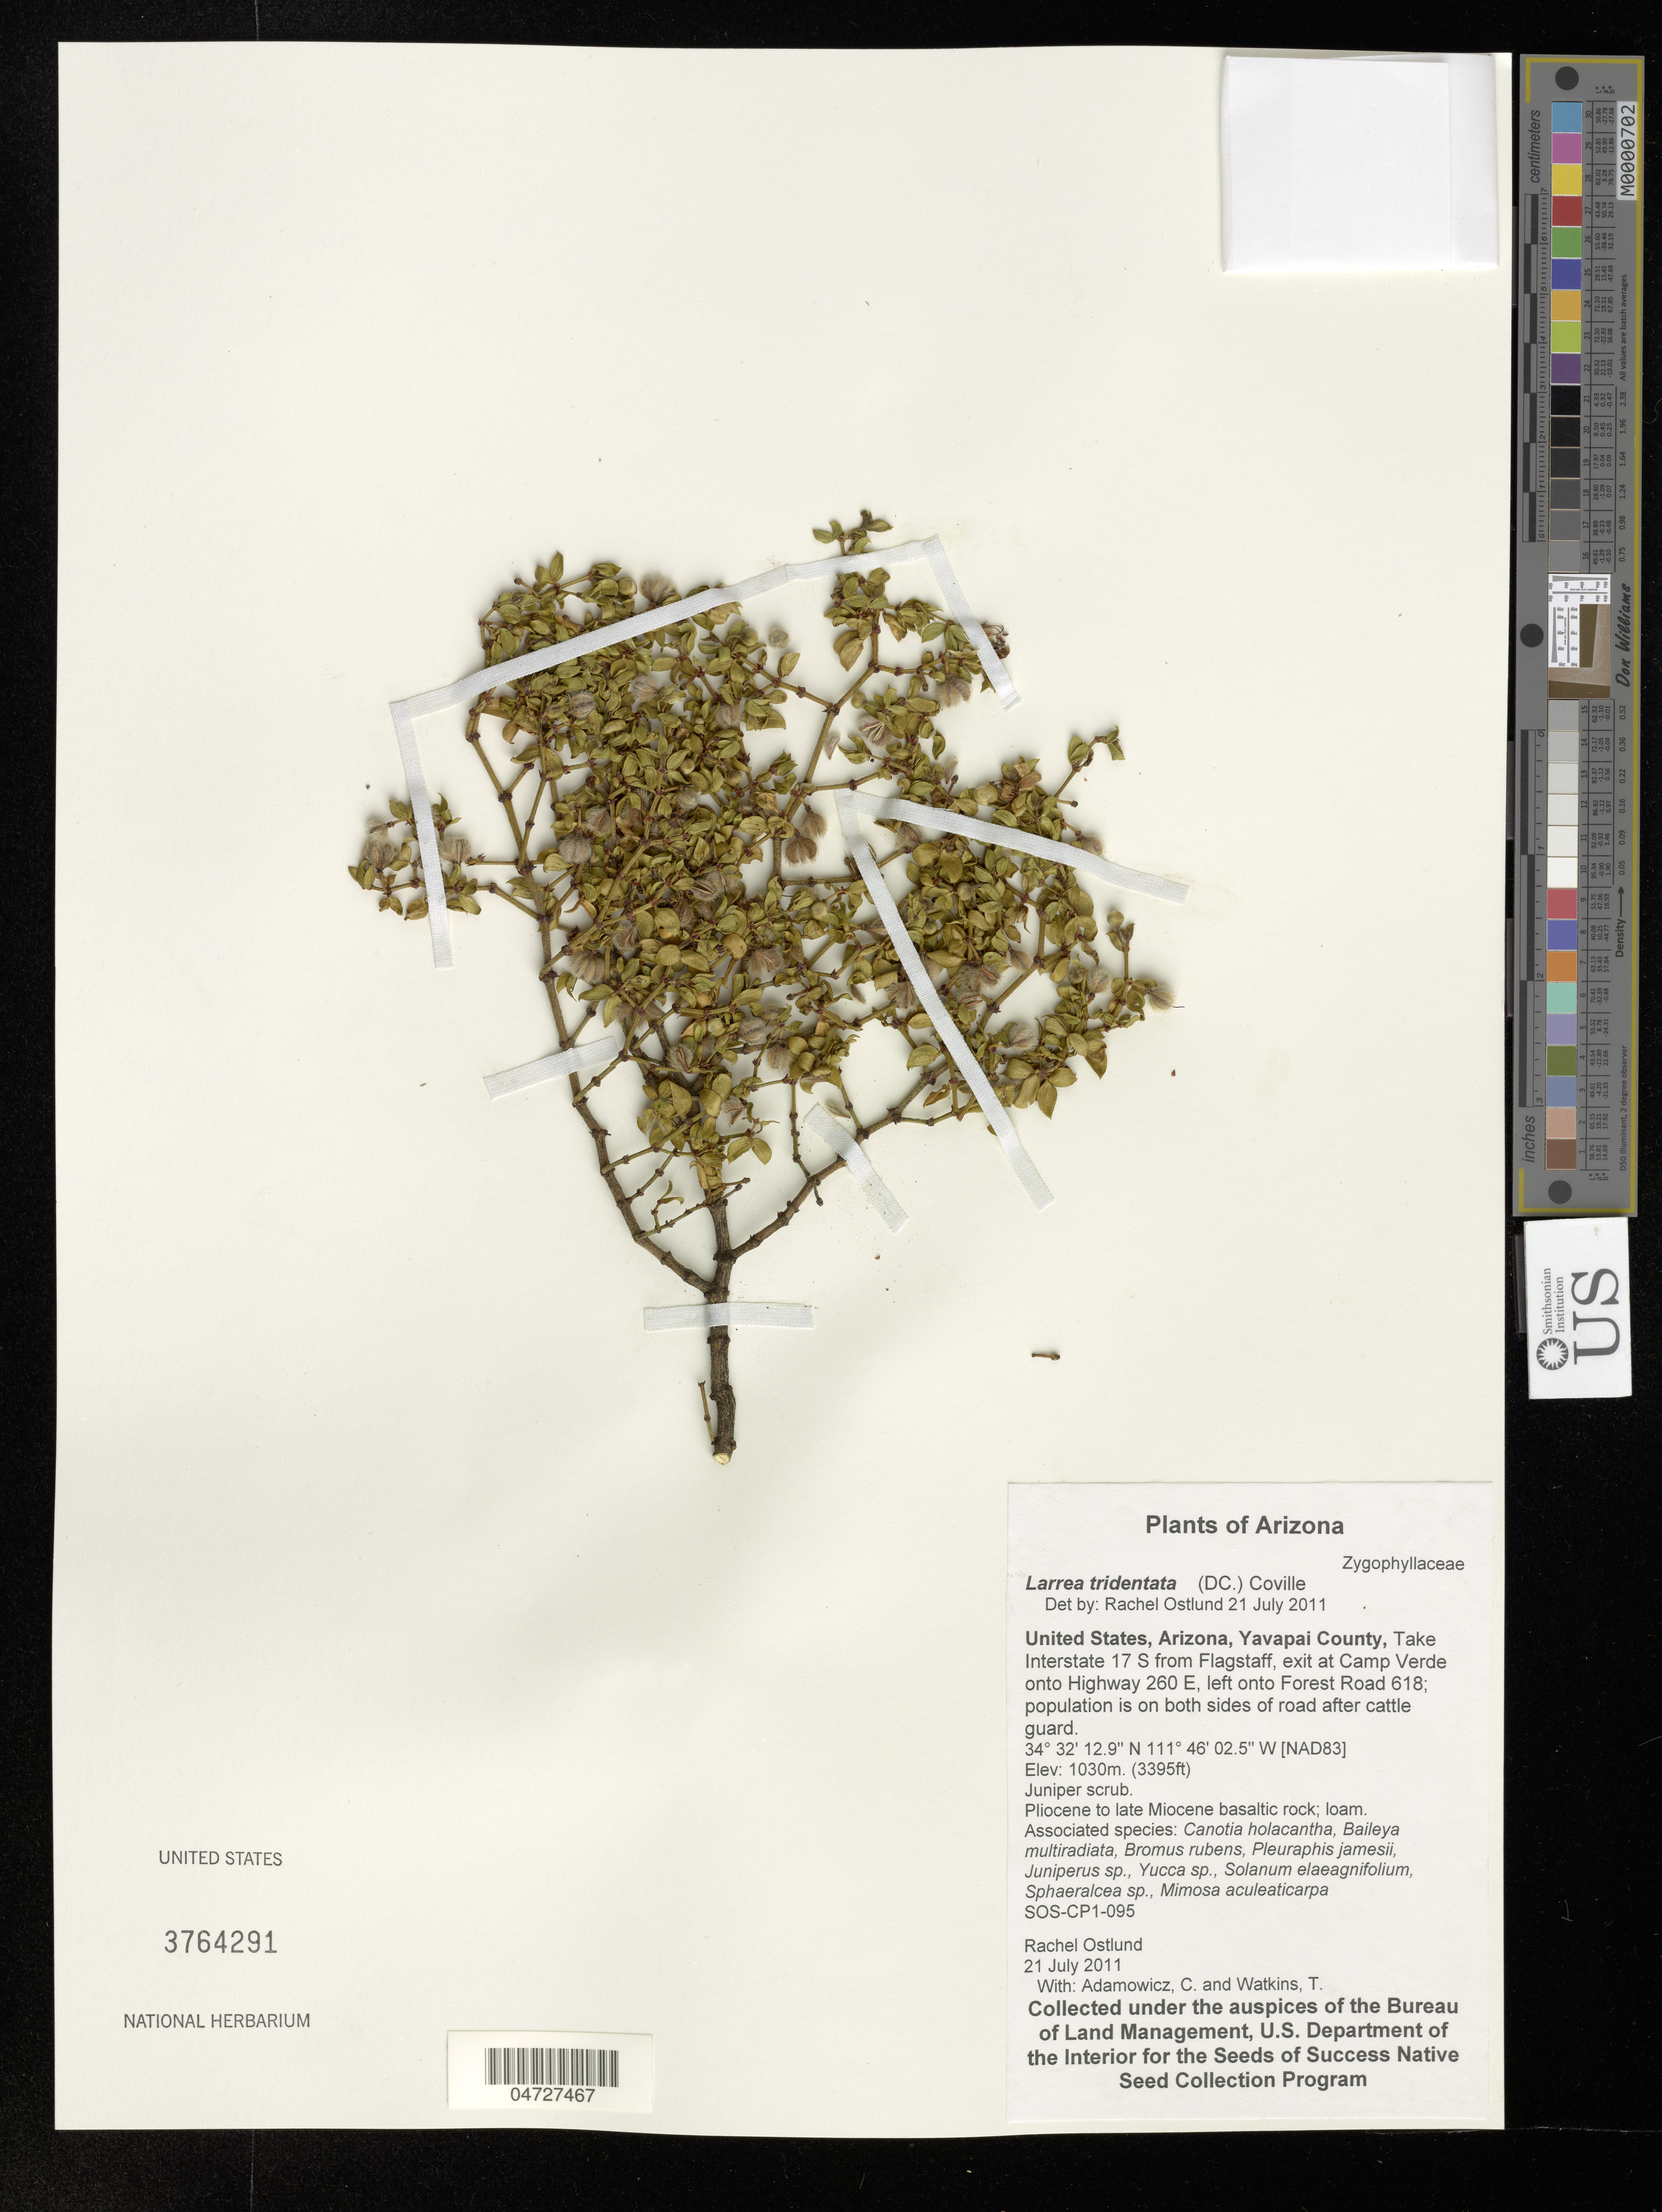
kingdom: Plantae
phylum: Tracheophyta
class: Magnoliopsida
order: Zygophyllales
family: Zygophyllaceae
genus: Larrea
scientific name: Larrea tridentata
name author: (Sessé & Moc. ex DC.) Coville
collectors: R. Ostlund, C. Adamowicz & T. Watkins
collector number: SOS-CP1-095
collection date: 2011-07-21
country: United States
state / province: Arizona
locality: Yavapai County, Take Interstate 17 S from Flagstaff, exit at Camp Verde onto Highway 260 E, left onto Forest Road 618; population is on both sides of road after cattle guard.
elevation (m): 1030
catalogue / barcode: US 3764291